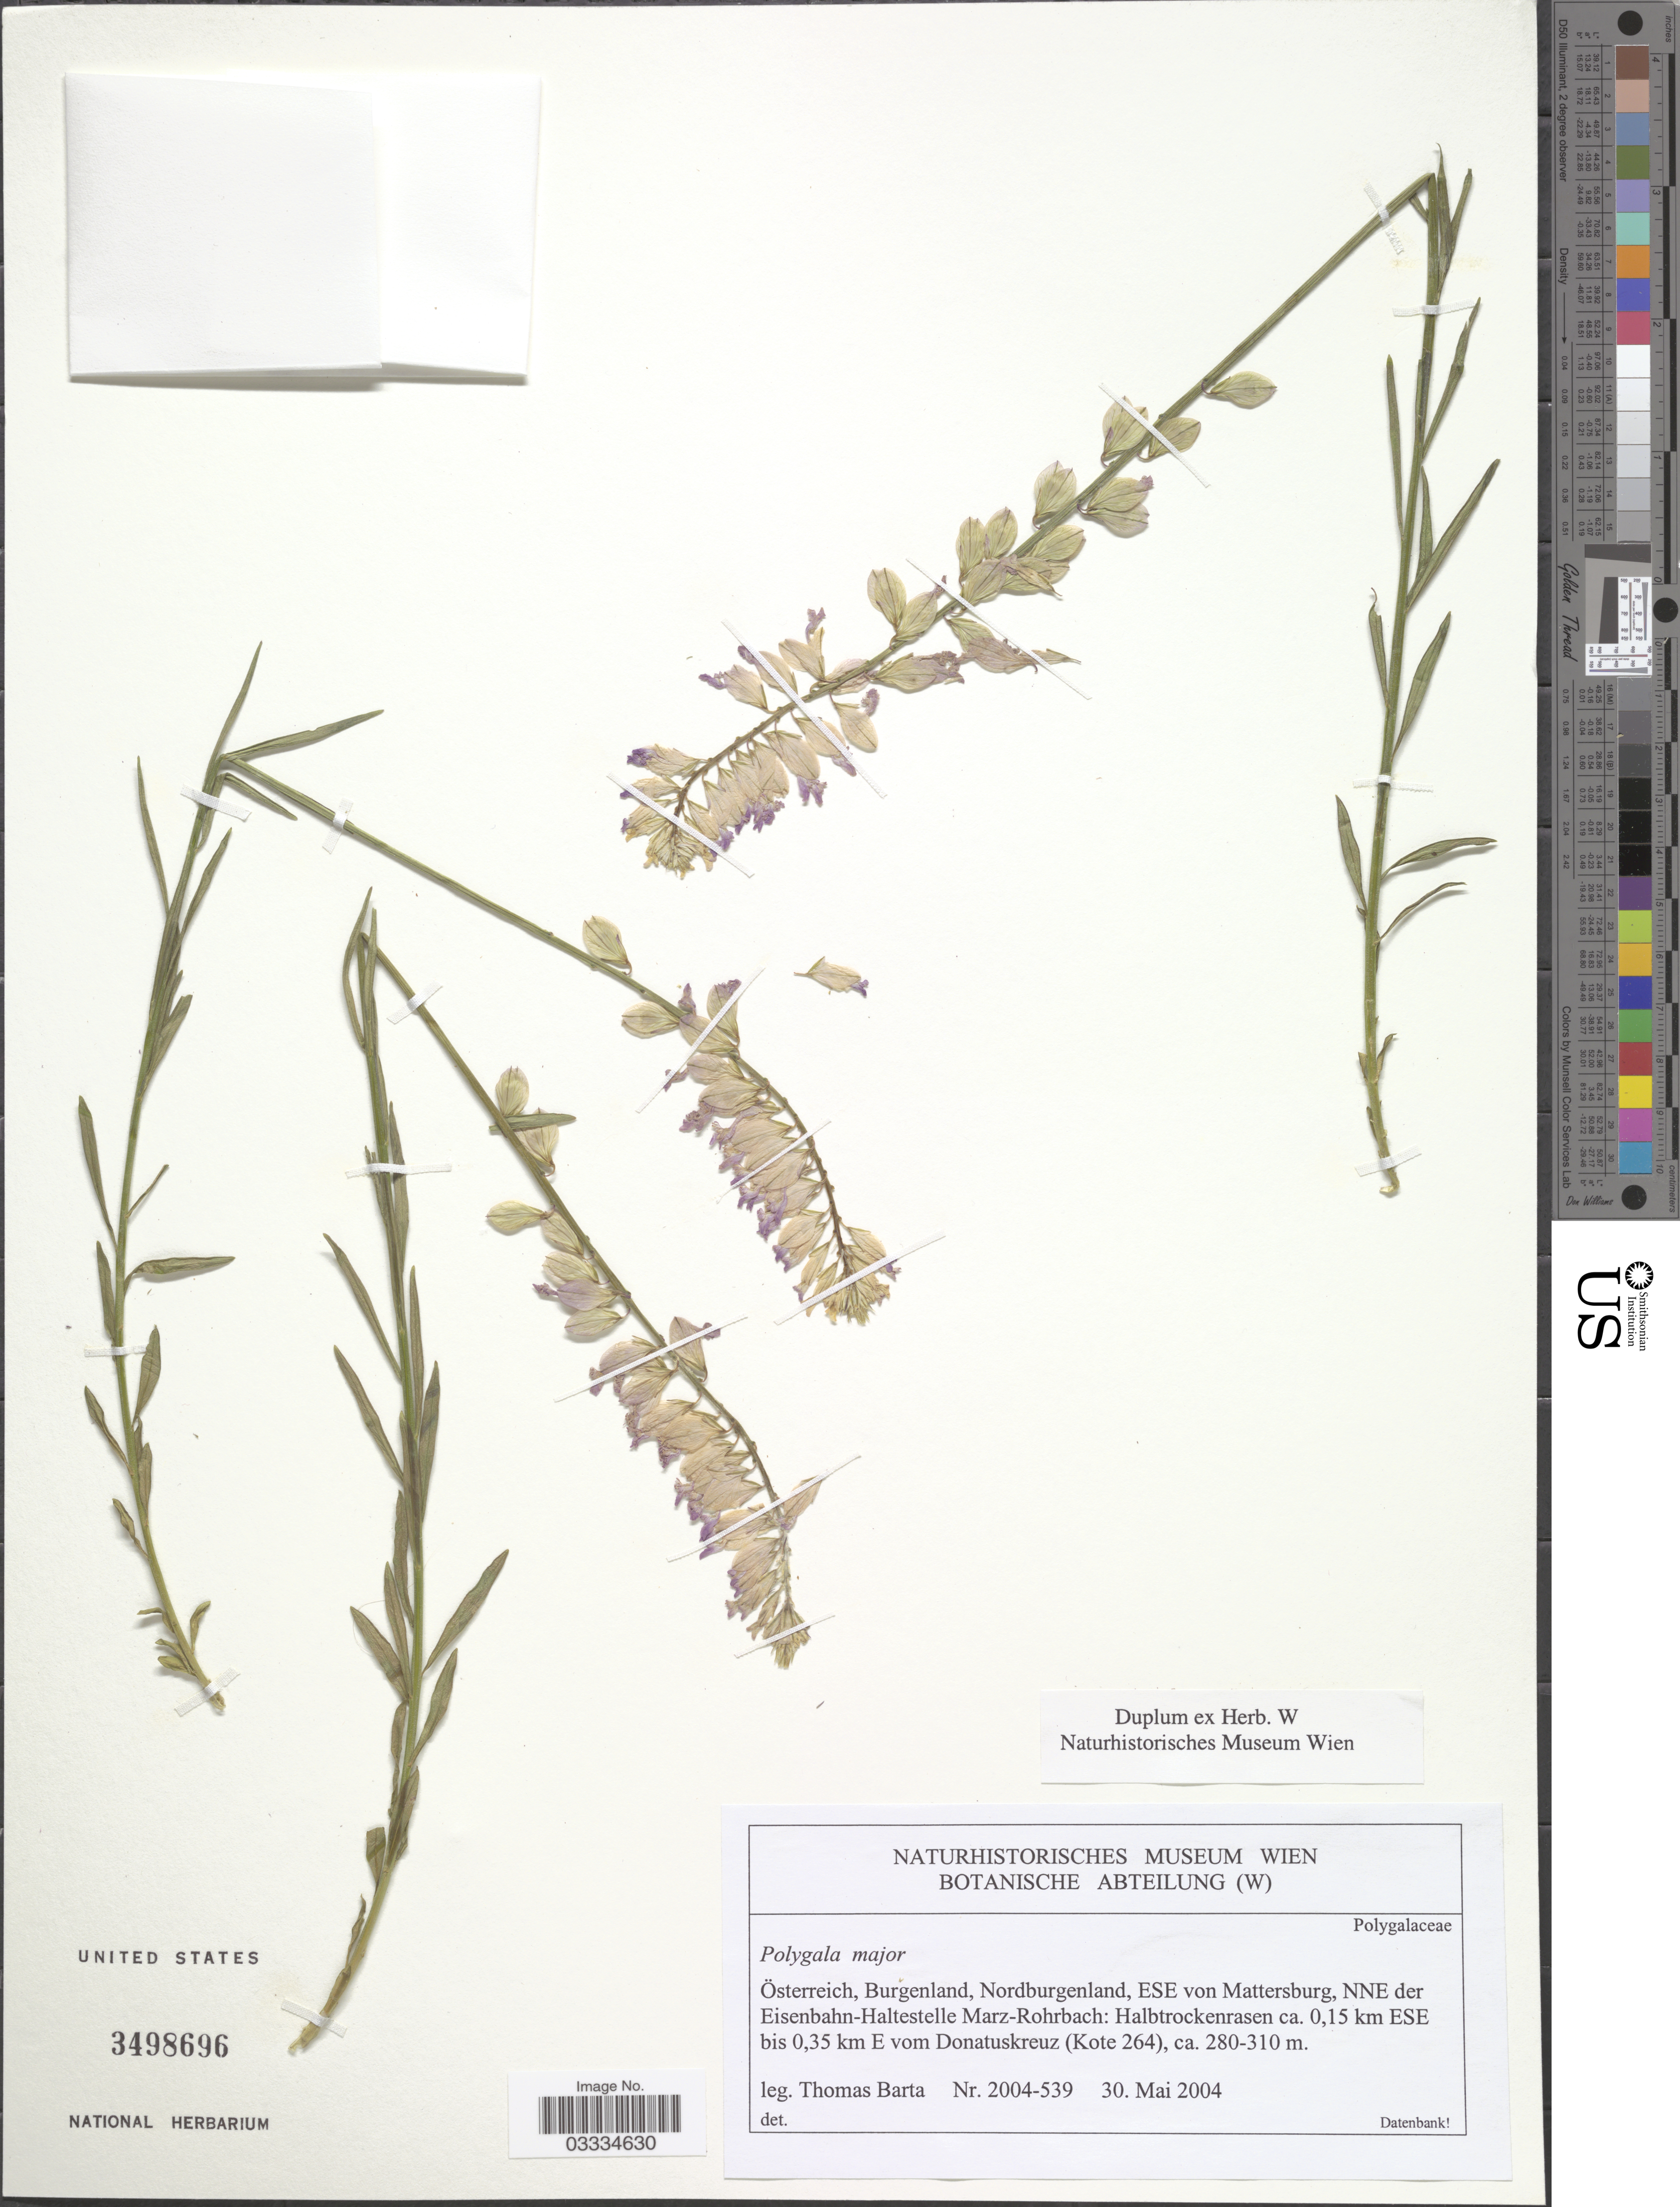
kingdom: Plantae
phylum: Tracheophyta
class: Magnoliopsida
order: Fabales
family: Polygalaceae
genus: Polygala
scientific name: Polygala major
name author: Jacq.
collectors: T. Barta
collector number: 2004-539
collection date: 2004-05-30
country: Austria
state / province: Burgenland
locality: Österreich, Burgenland, Nordburgenland, ESE von Mattersburg, NNE der Eisenbahn-Haltestelle Marz-Rohrbach: Halbtrockenrasen ca. 0,15 km ESE bis 0,35 km E vom Donatuskreuz (Kote 264).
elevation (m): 280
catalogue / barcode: US 3498696